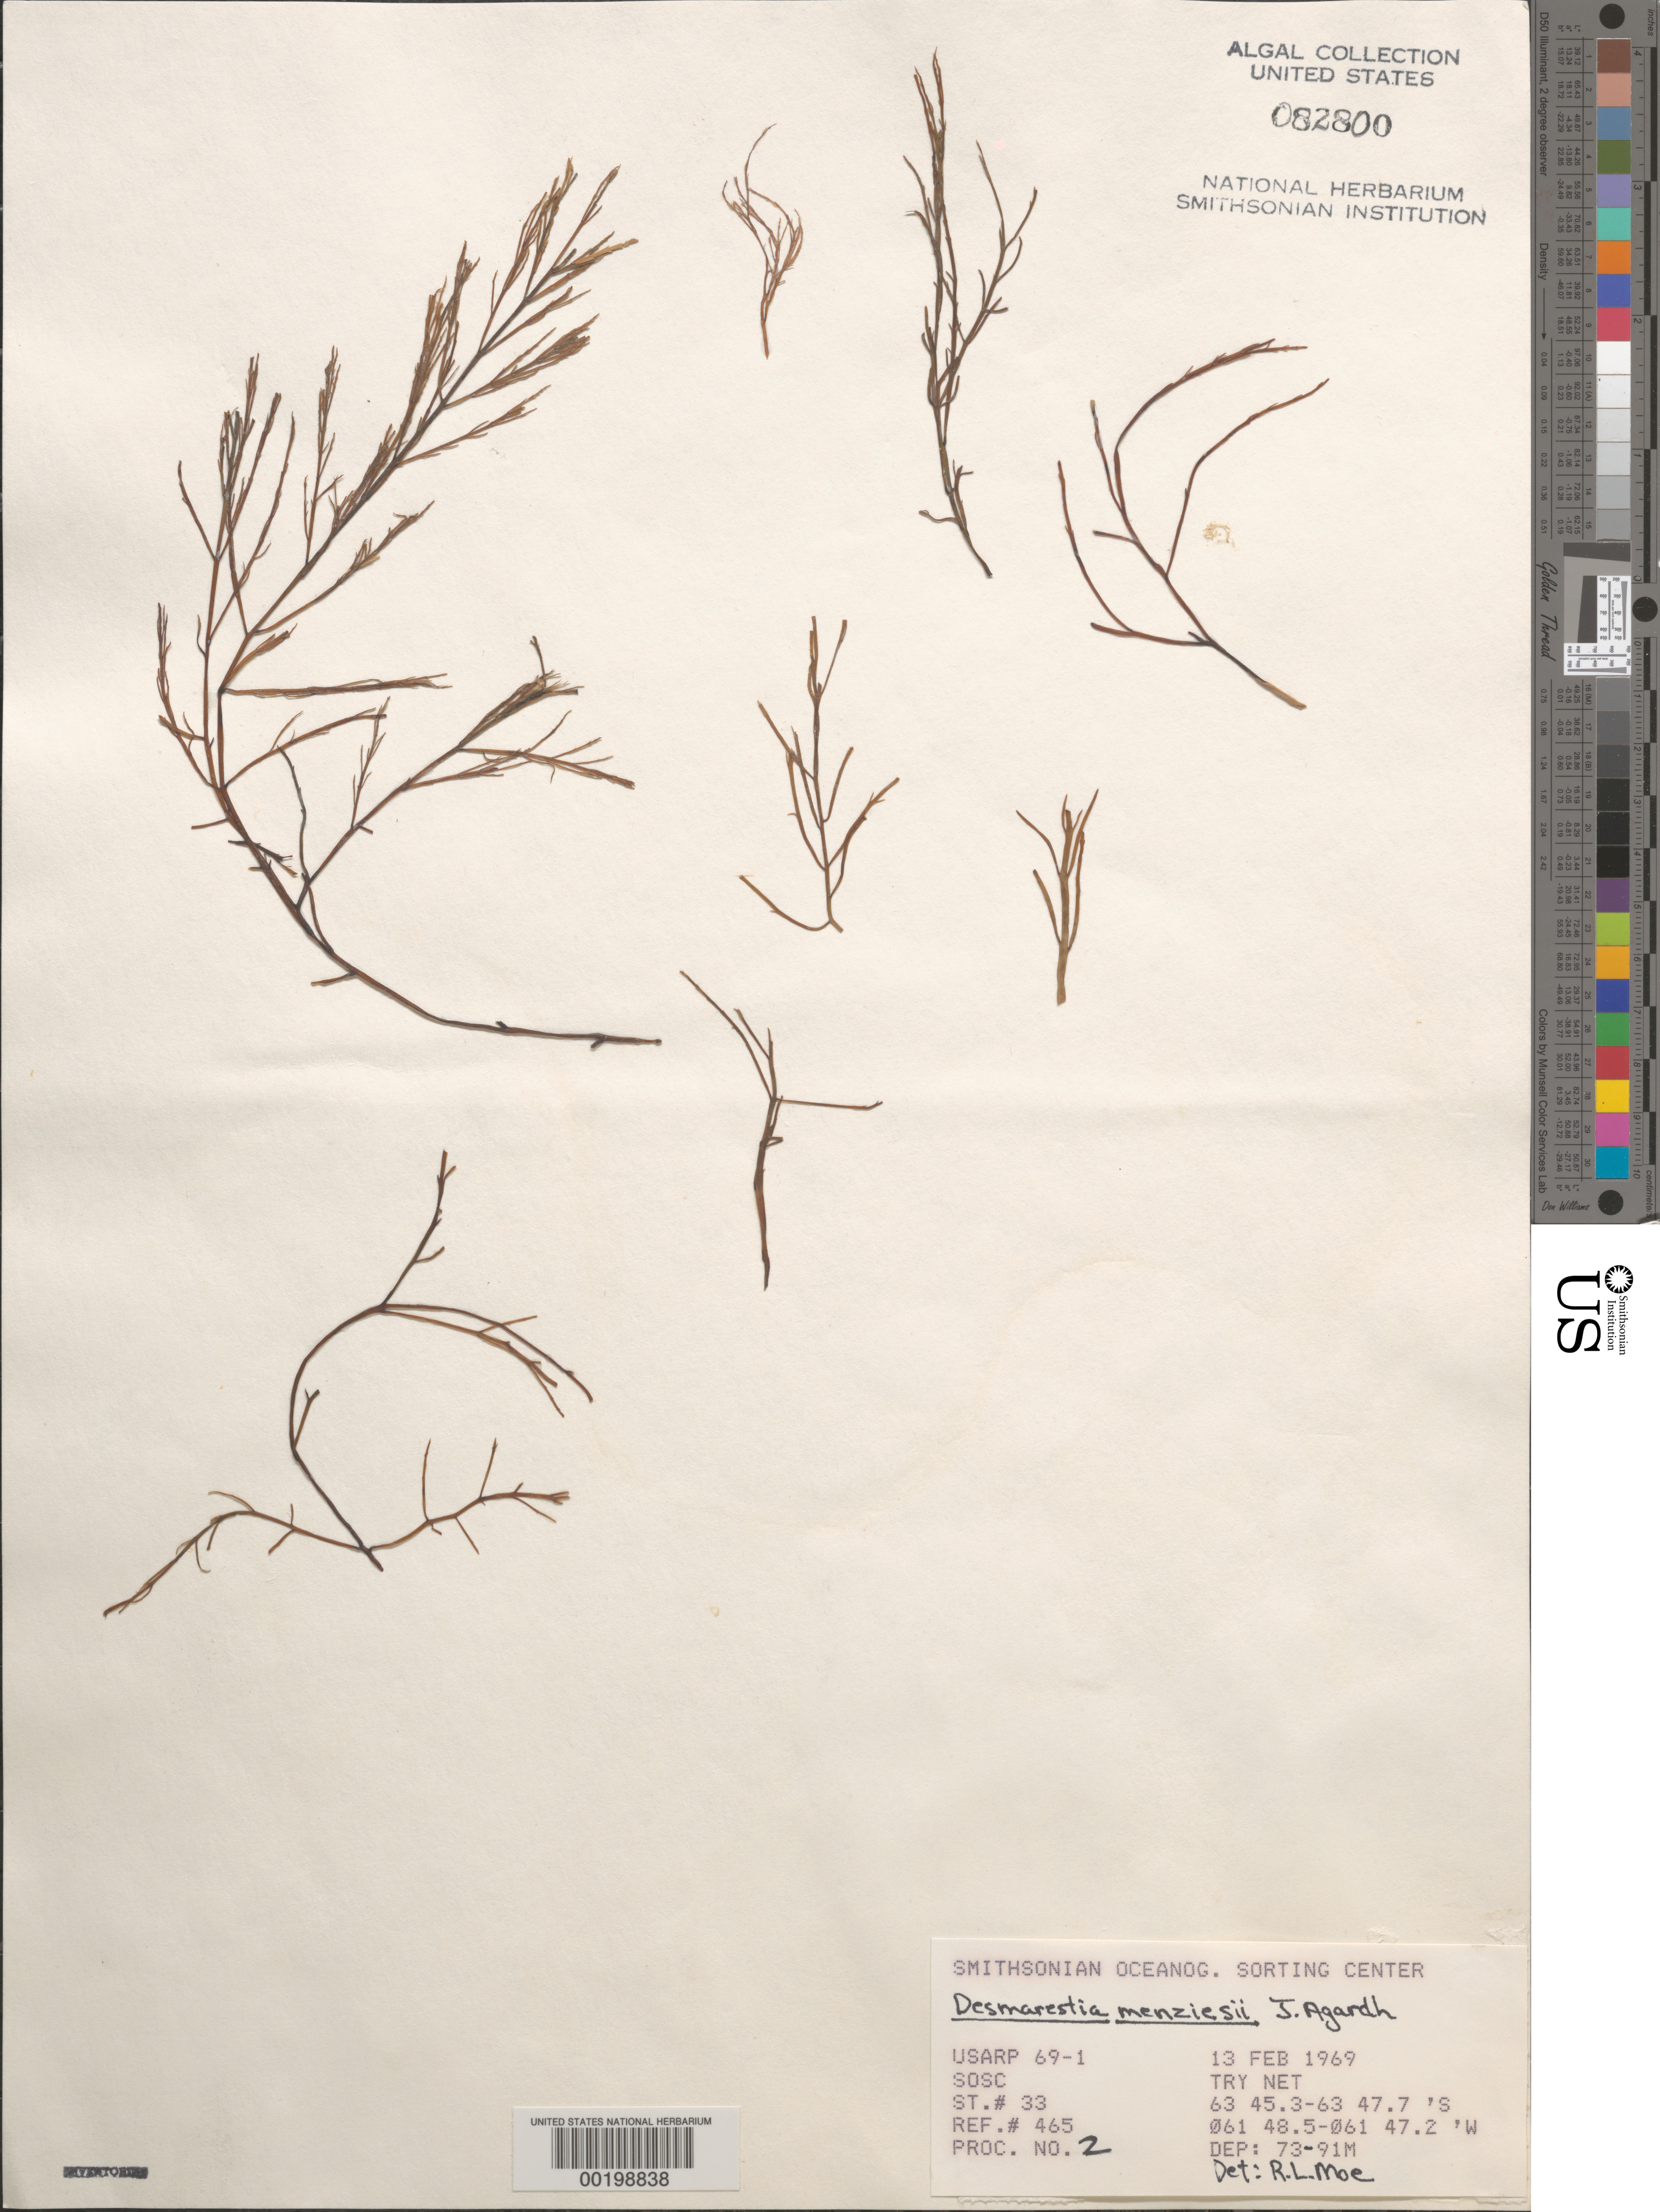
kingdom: Chromista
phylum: Ochrophyta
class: Phaeophyceae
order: Desmarestiales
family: Desmarestiaceae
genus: Desmarestia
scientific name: Desmarestia menziesii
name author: J. Agardh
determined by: Moe, R. L.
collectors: SOSC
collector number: Station 33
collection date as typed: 13 Feb 1969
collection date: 1969-02-13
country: Antarctica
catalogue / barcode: US 82800